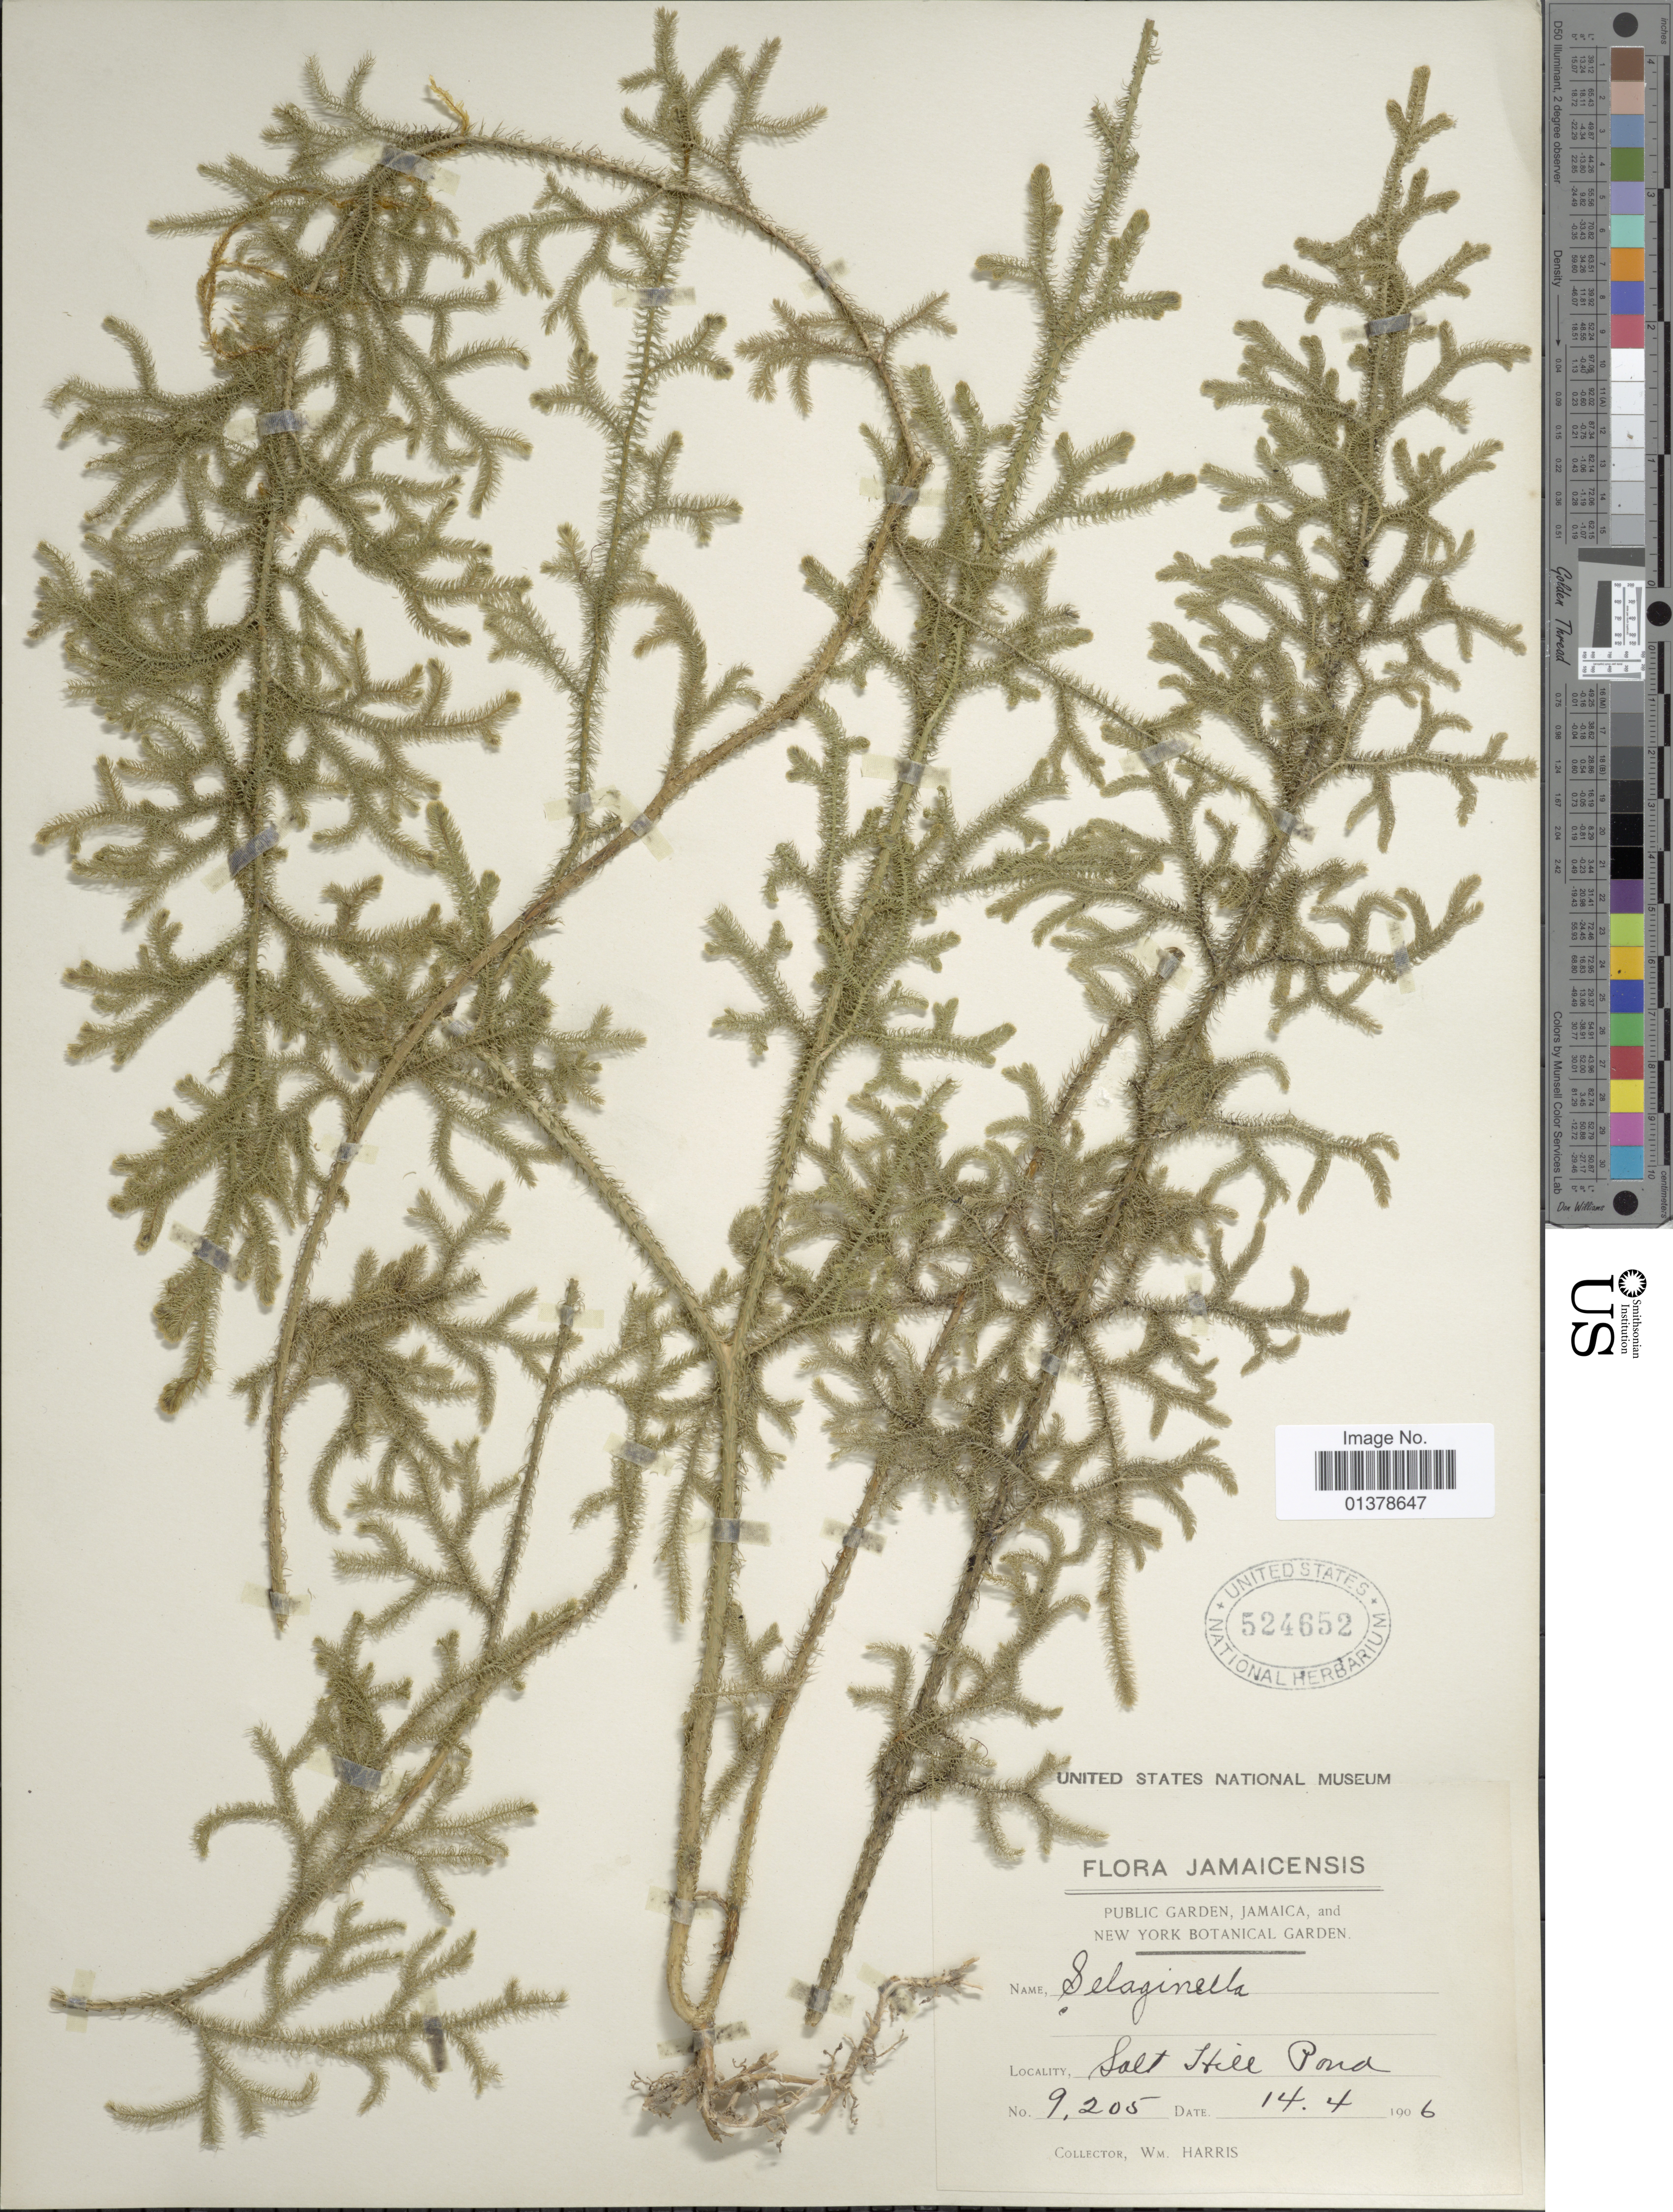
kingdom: Plantae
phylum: Tracheophyta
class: Lycopodiopsida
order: Lycopodiales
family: Lycopodiaceae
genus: Palhinhaea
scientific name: Palhinhaea curvata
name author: (Sw.) Holub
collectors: W. H. Harris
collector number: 9205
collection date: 1906-04-14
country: Jamaica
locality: Salt Hill Pond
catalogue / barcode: US 524652